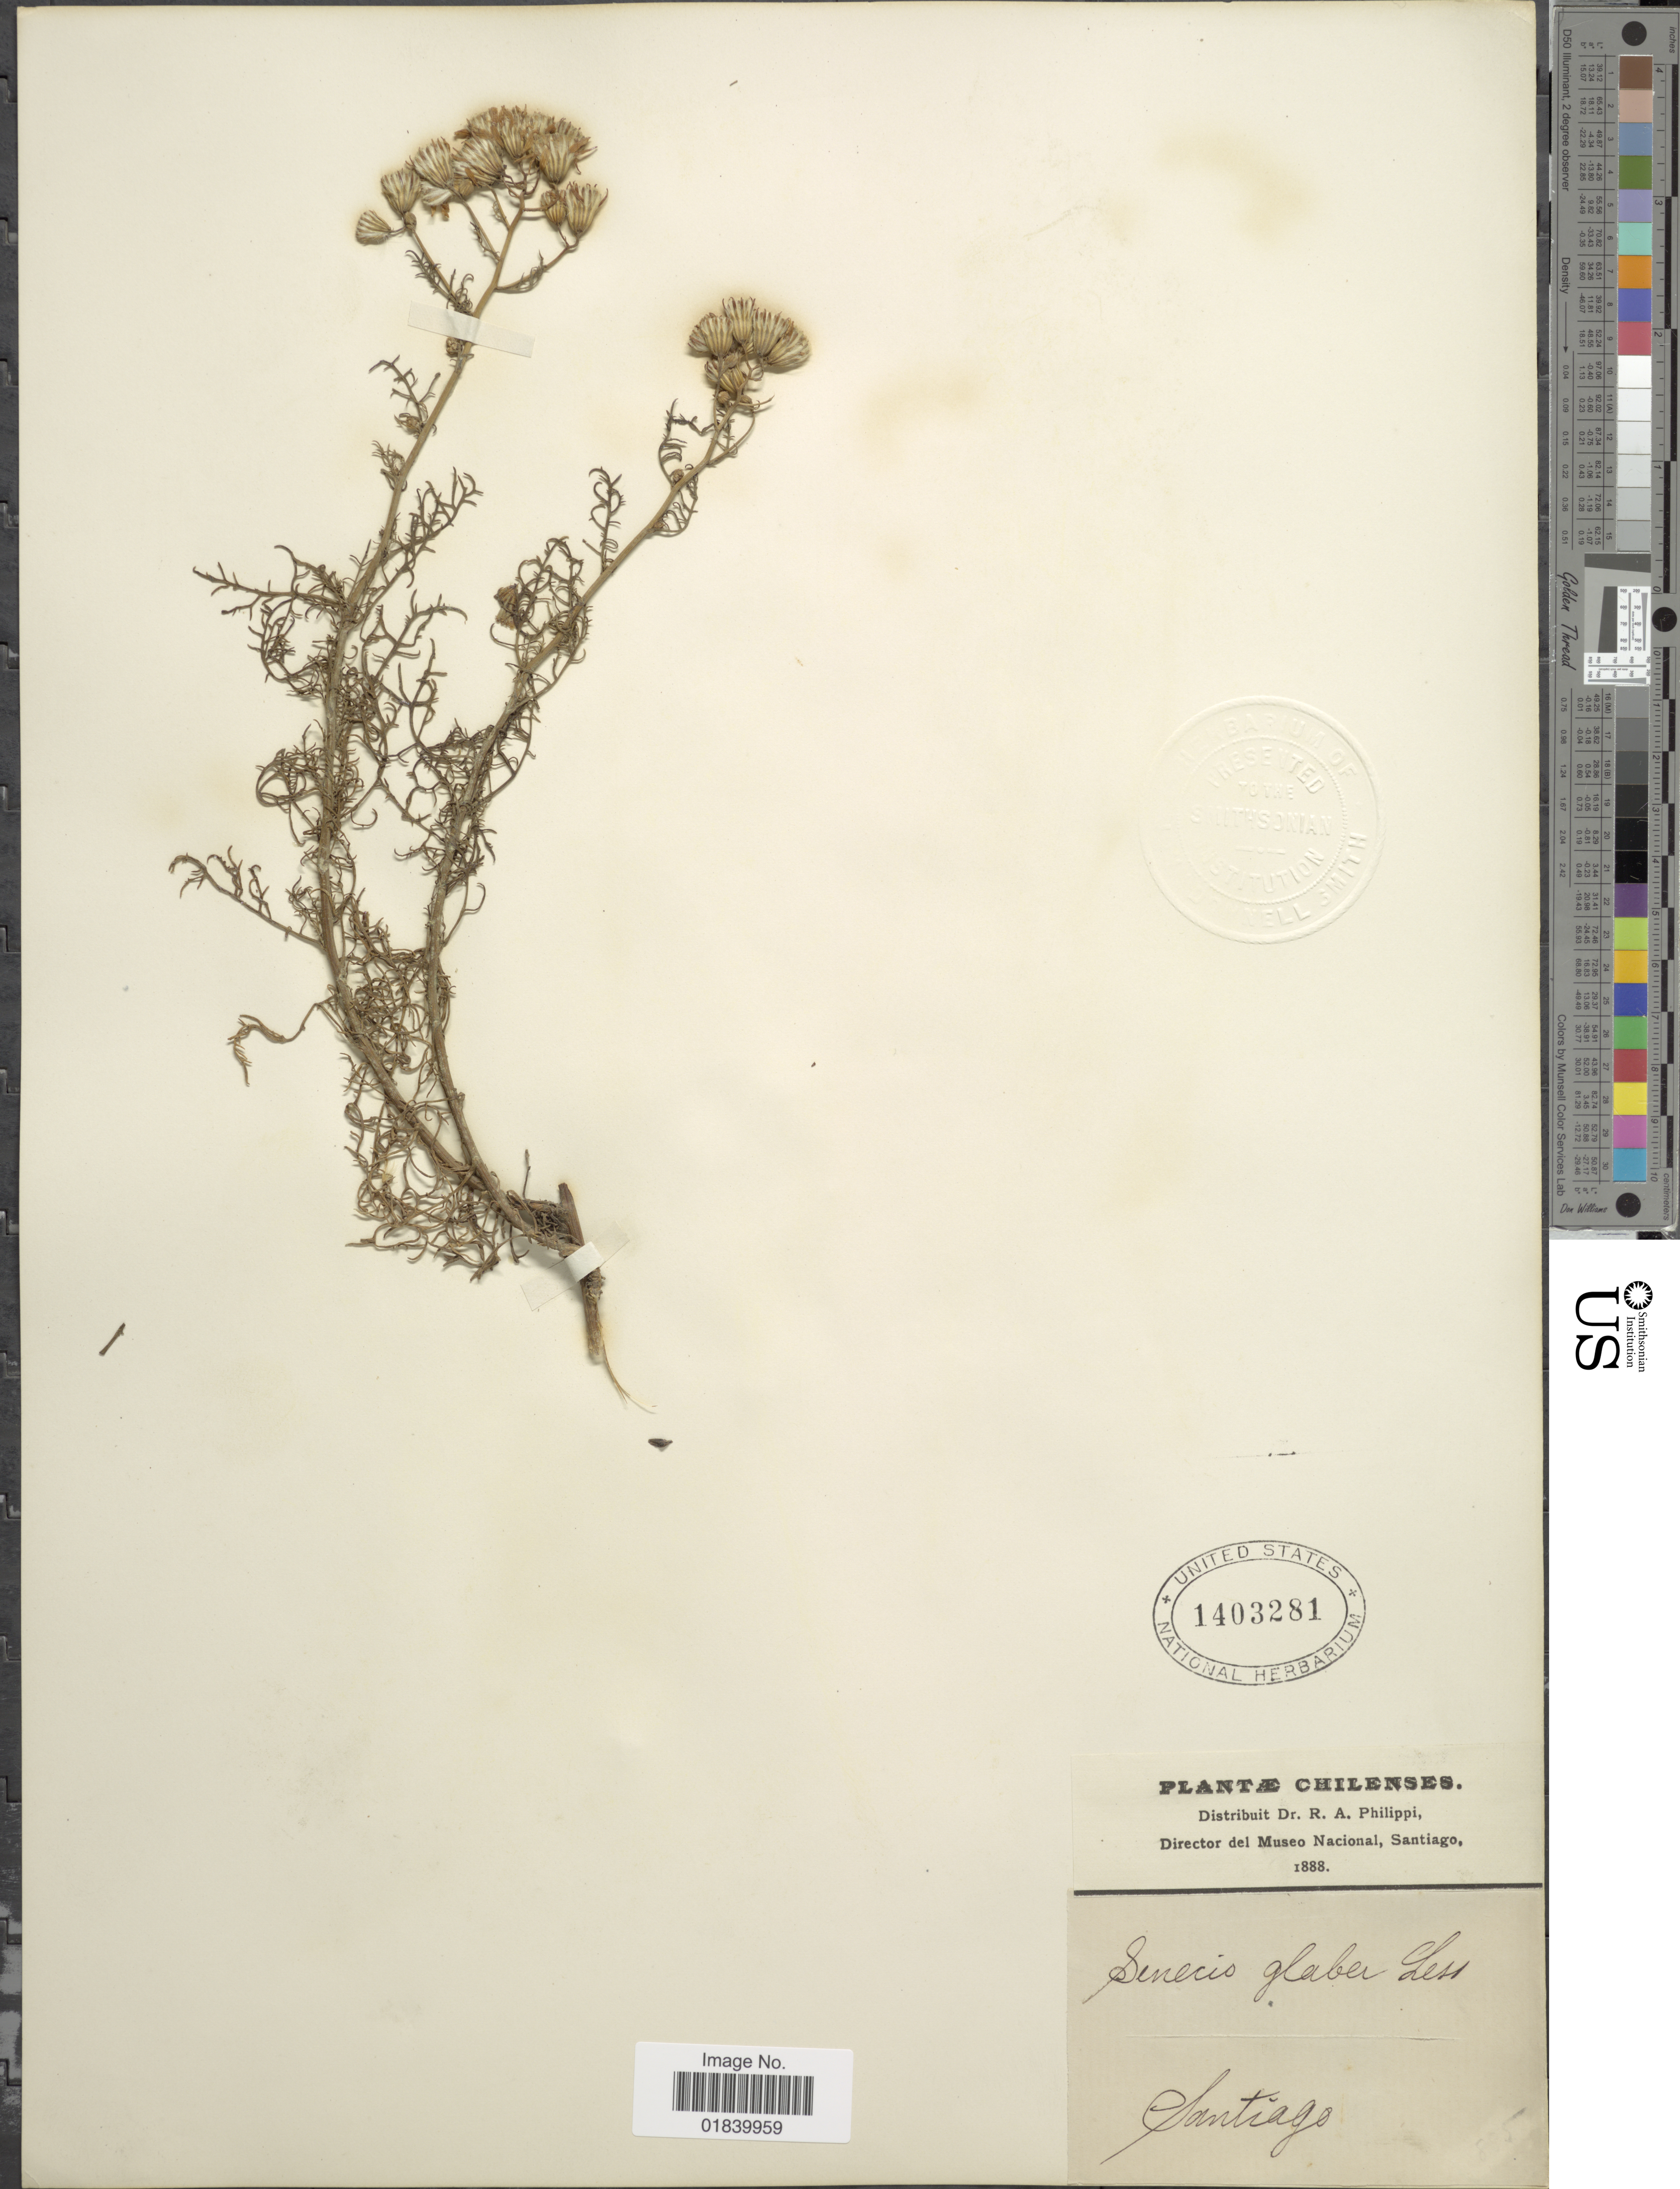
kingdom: Plantae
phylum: Tracheophyta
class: Magnoliopsida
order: Asterales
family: Asteraceae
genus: Senecio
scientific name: Senecio glaber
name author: Less.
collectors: R. A. Philippi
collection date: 1888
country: Chile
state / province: Región Metropolitana (RM)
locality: Chilenses, Santiago.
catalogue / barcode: US 1403281